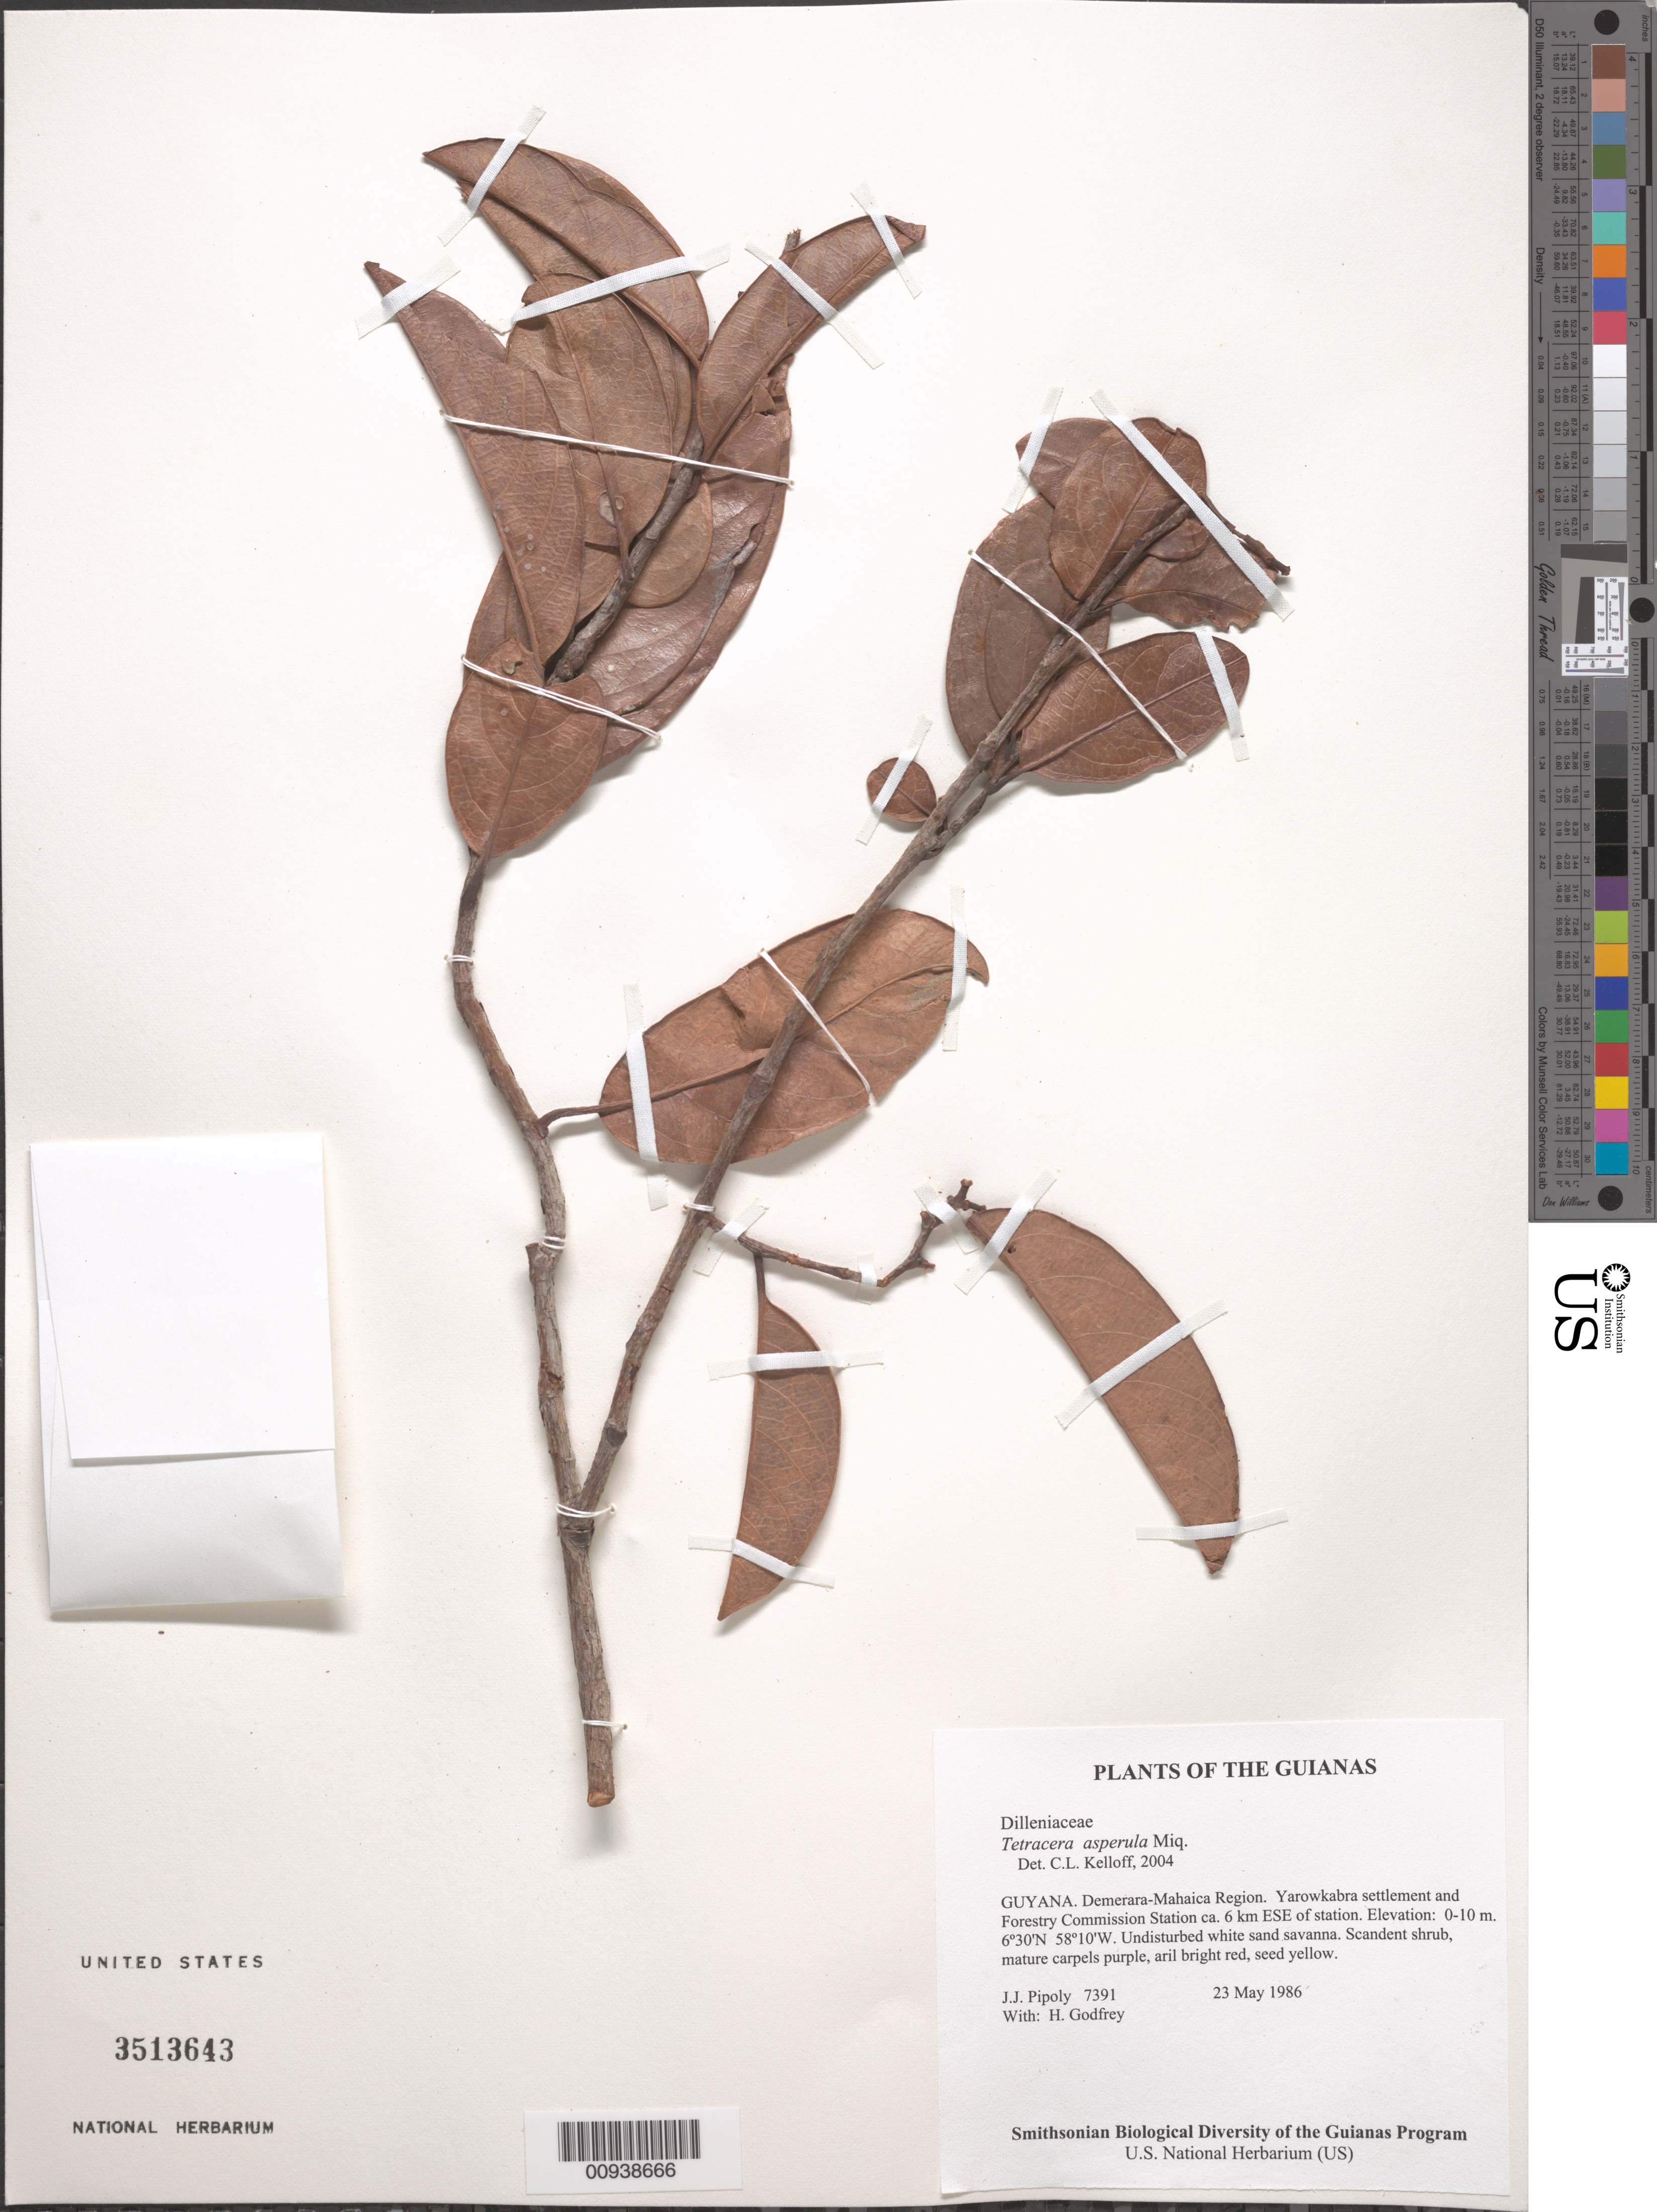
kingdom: Plantae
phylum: Tracheophyta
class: Magnoliopsida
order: Dilleniales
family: Dilleniaceae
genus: Tetracera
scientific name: Tetracera asperula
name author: Miq.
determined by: Kelloff, Carol L., (US), Smithsonian Institution - National Museum of Natural History (UNITED STATES)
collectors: J. J. Pipoly & H. Godfrey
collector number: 7391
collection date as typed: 23 May 1986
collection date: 1986-05-23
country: Guyana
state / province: Demerara-Mahaica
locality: Yarowkabra settlement and Forestry Commission Station ca. 6 km ESE of station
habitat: Undisturbed white sand savanna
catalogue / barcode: US 3513643